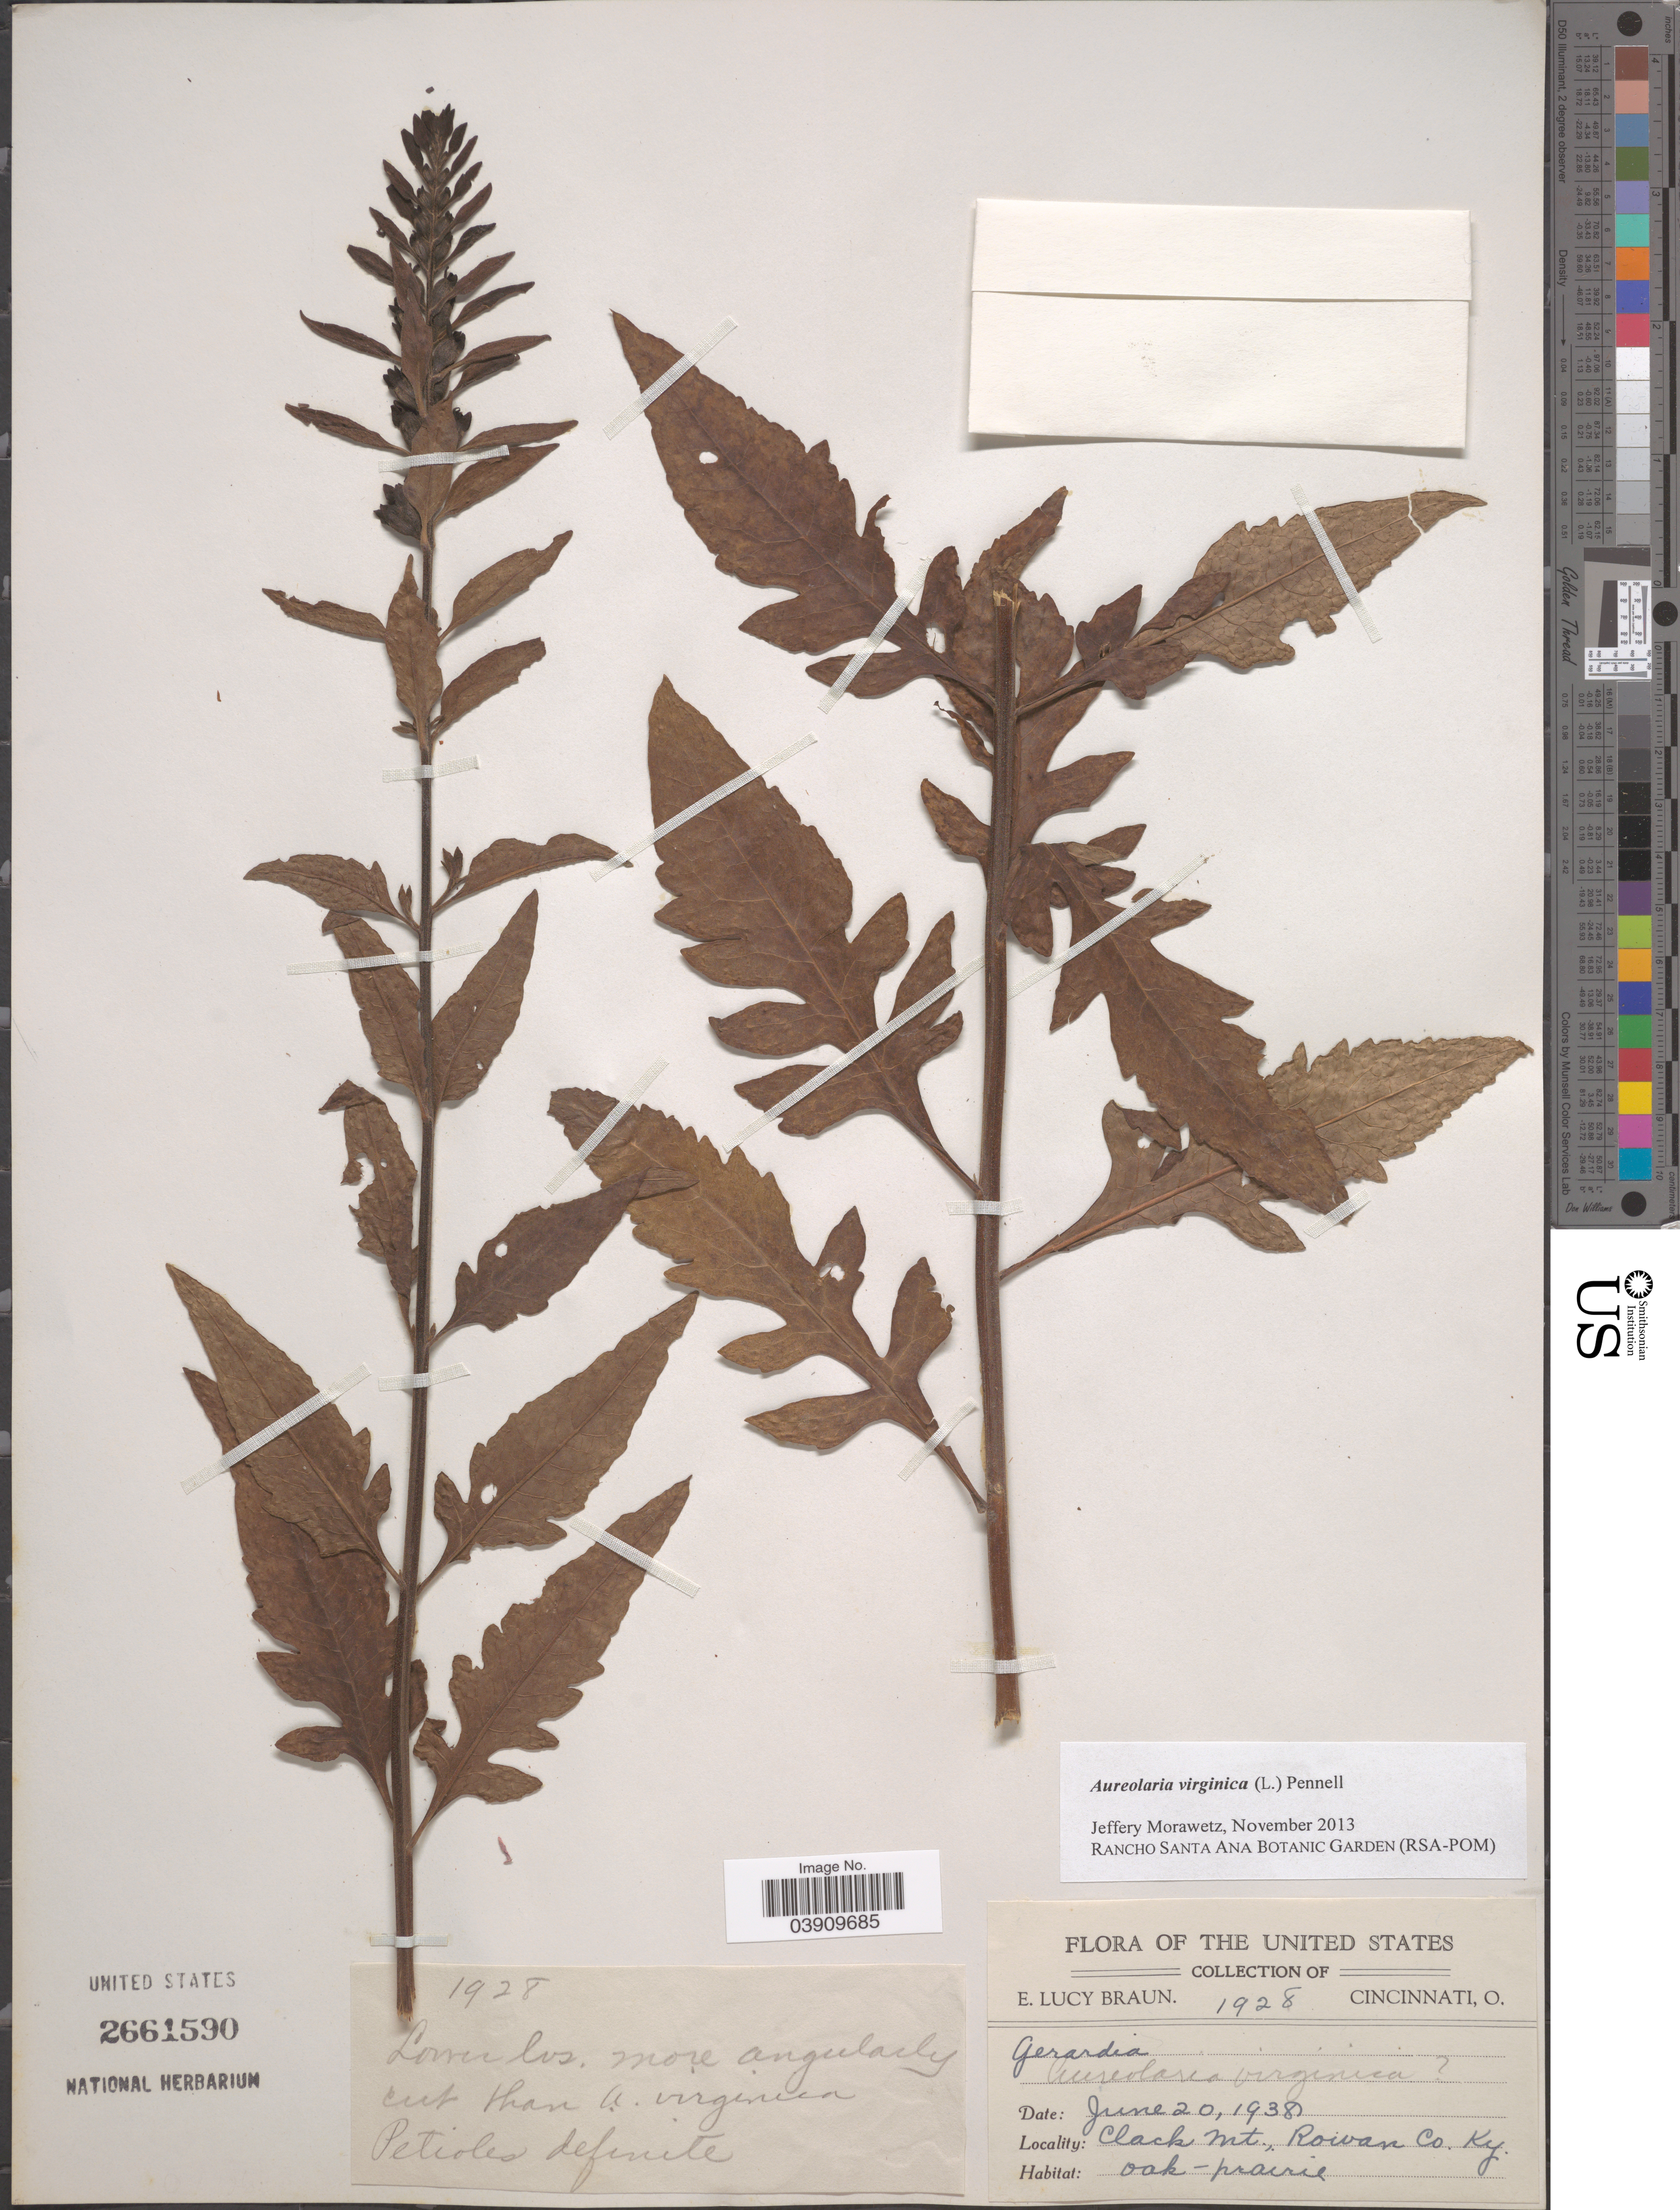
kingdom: Plantae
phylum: Tracheophyta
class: Magnoliopsida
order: Lamiales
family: Orobanchaceae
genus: Aureolaria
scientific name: Aureolaria virginica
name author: (L.) Pennell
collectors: E. L. Braun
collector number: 1928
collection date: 1938-06-20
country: United States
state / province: Kentucky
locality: Clack Mt., Rowan Co.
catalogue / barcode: US 2661590